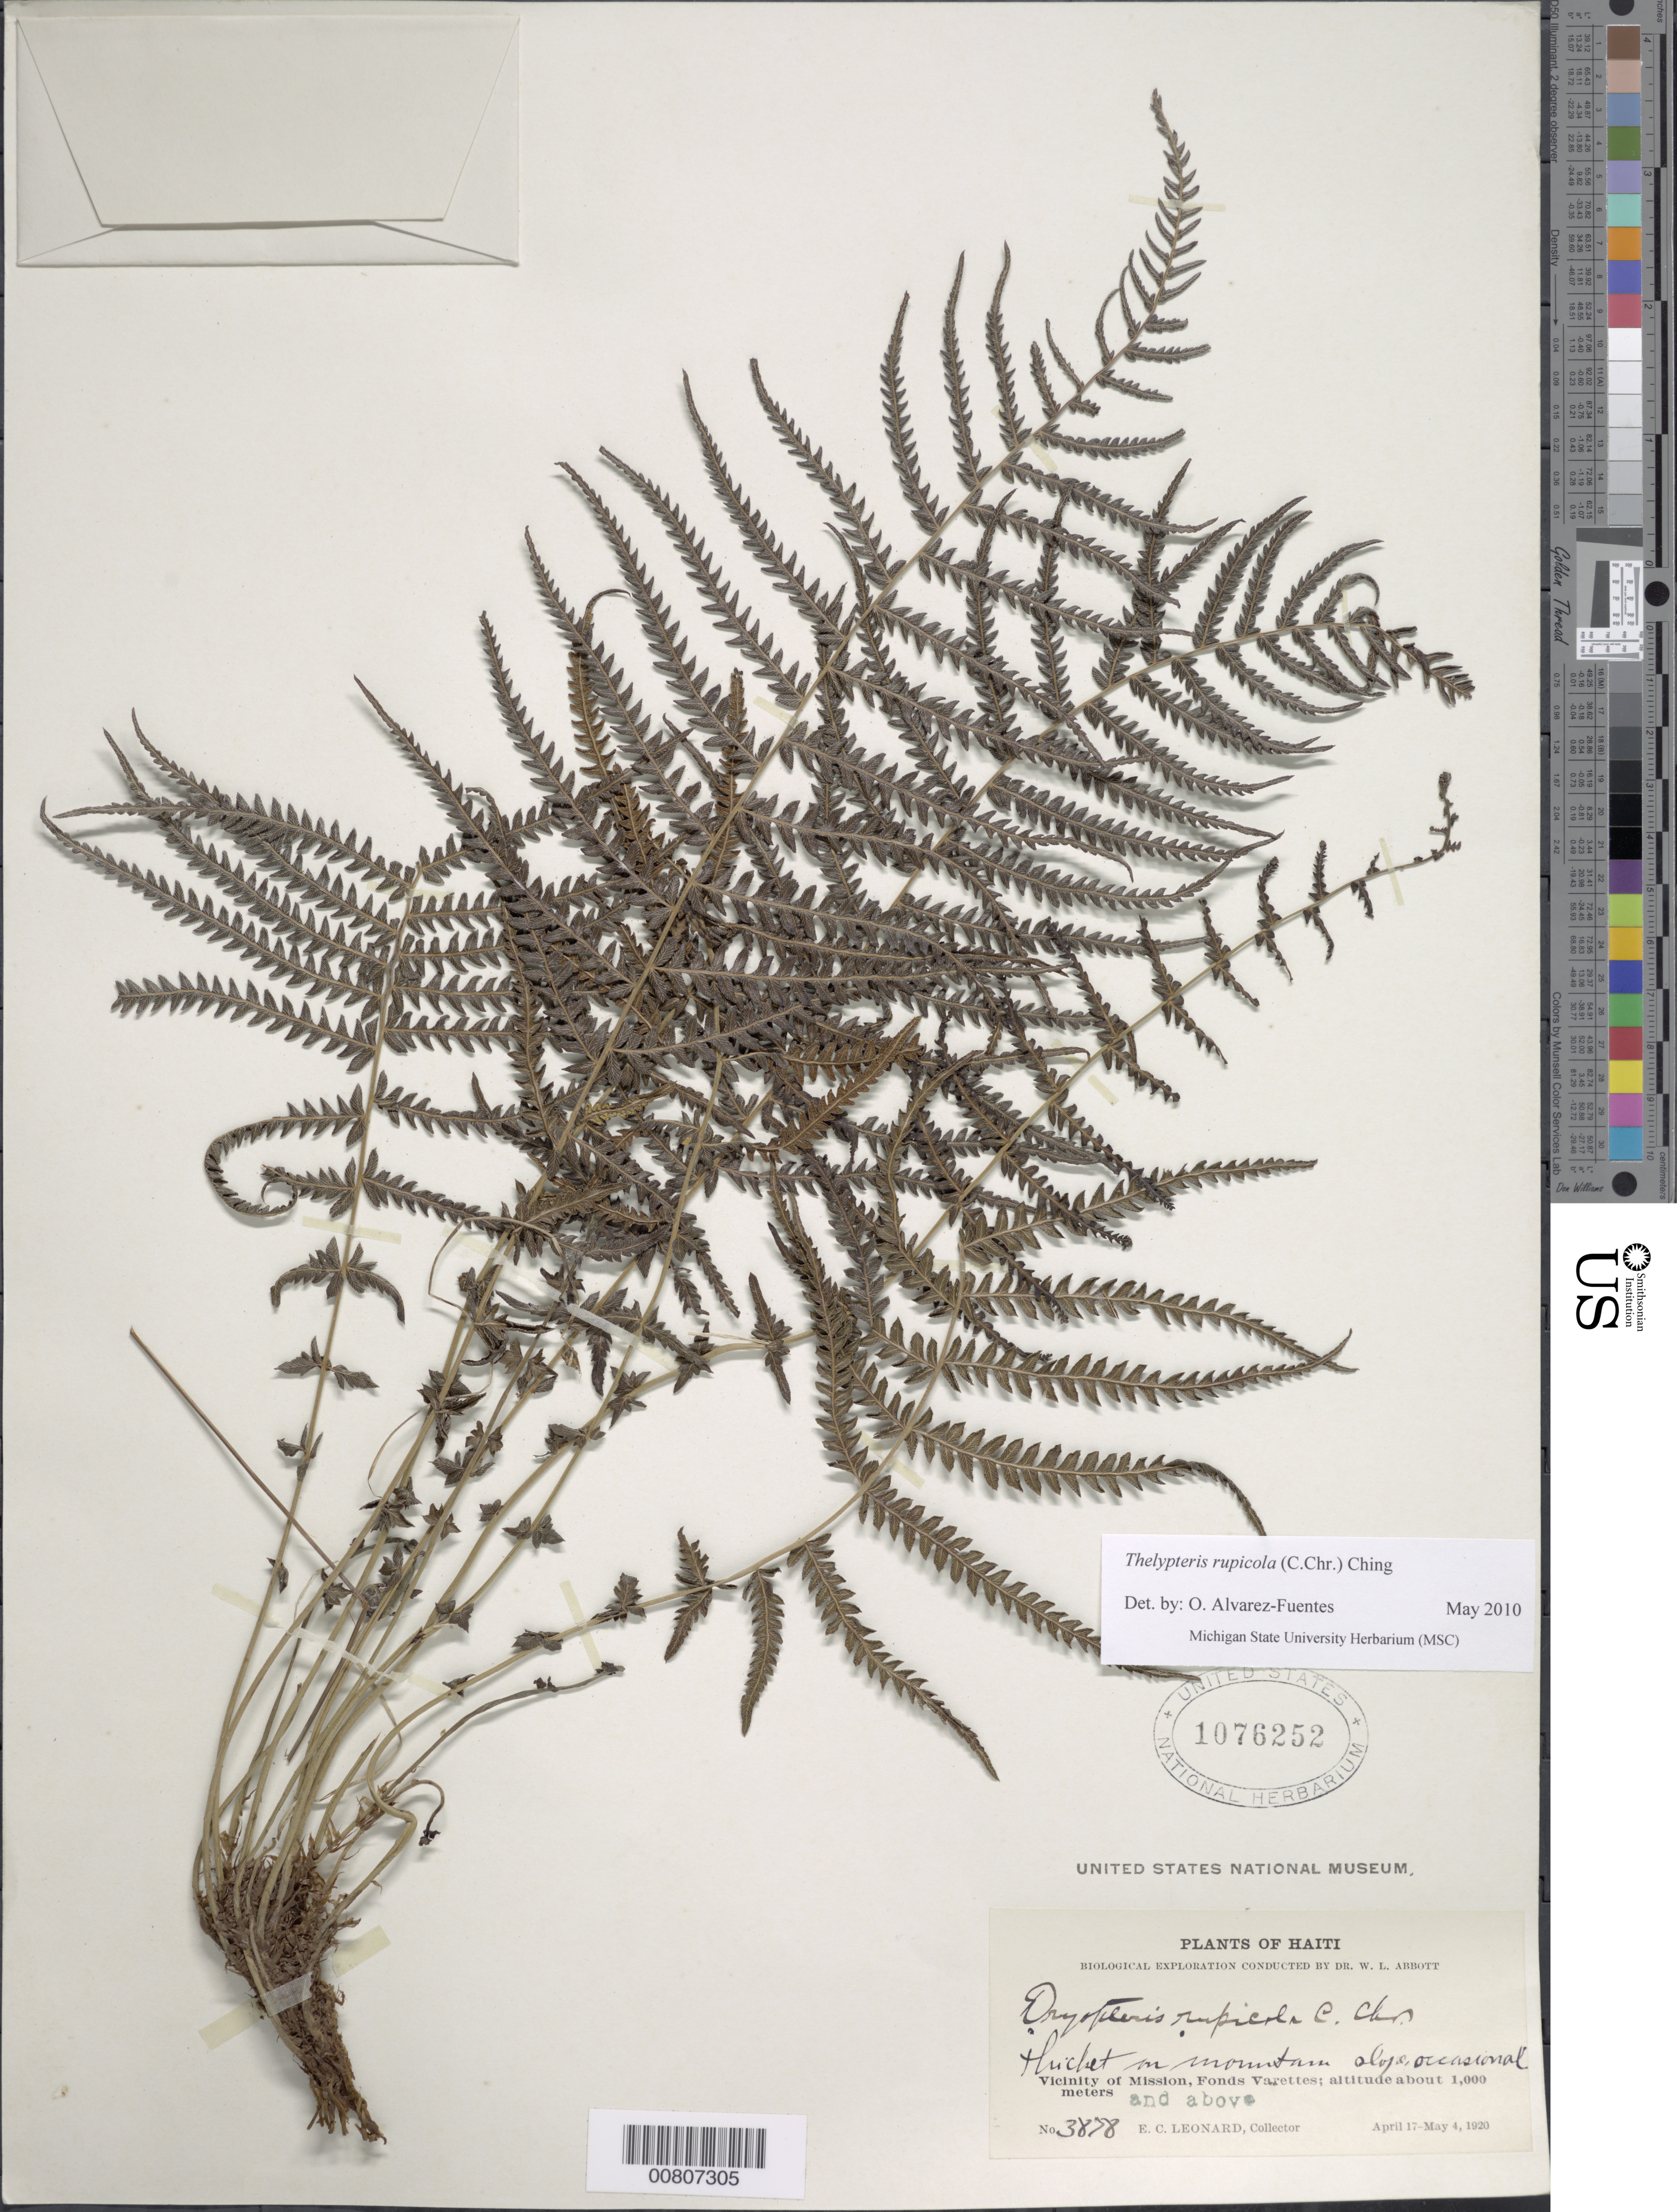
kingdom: Plantae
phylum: Tracheophyta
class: Polypodiopsida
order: Polypodiales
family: Thelypteridaceae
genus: Amauropelta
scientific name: Amauropelta rupicola (C. Chr.) comb. nov., ined 2015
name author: (C. Chr.)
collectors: E. C. Leonard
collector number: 3878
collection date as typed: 17 Apr 1920 to 04 May 1920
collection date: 1920-04-17/1920-05-04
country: Haiti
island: Hispaniola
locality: Mission vicinity, Fonds Varettes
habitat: Thicket on mountain slope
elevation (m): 1000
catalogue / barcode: US 1076252